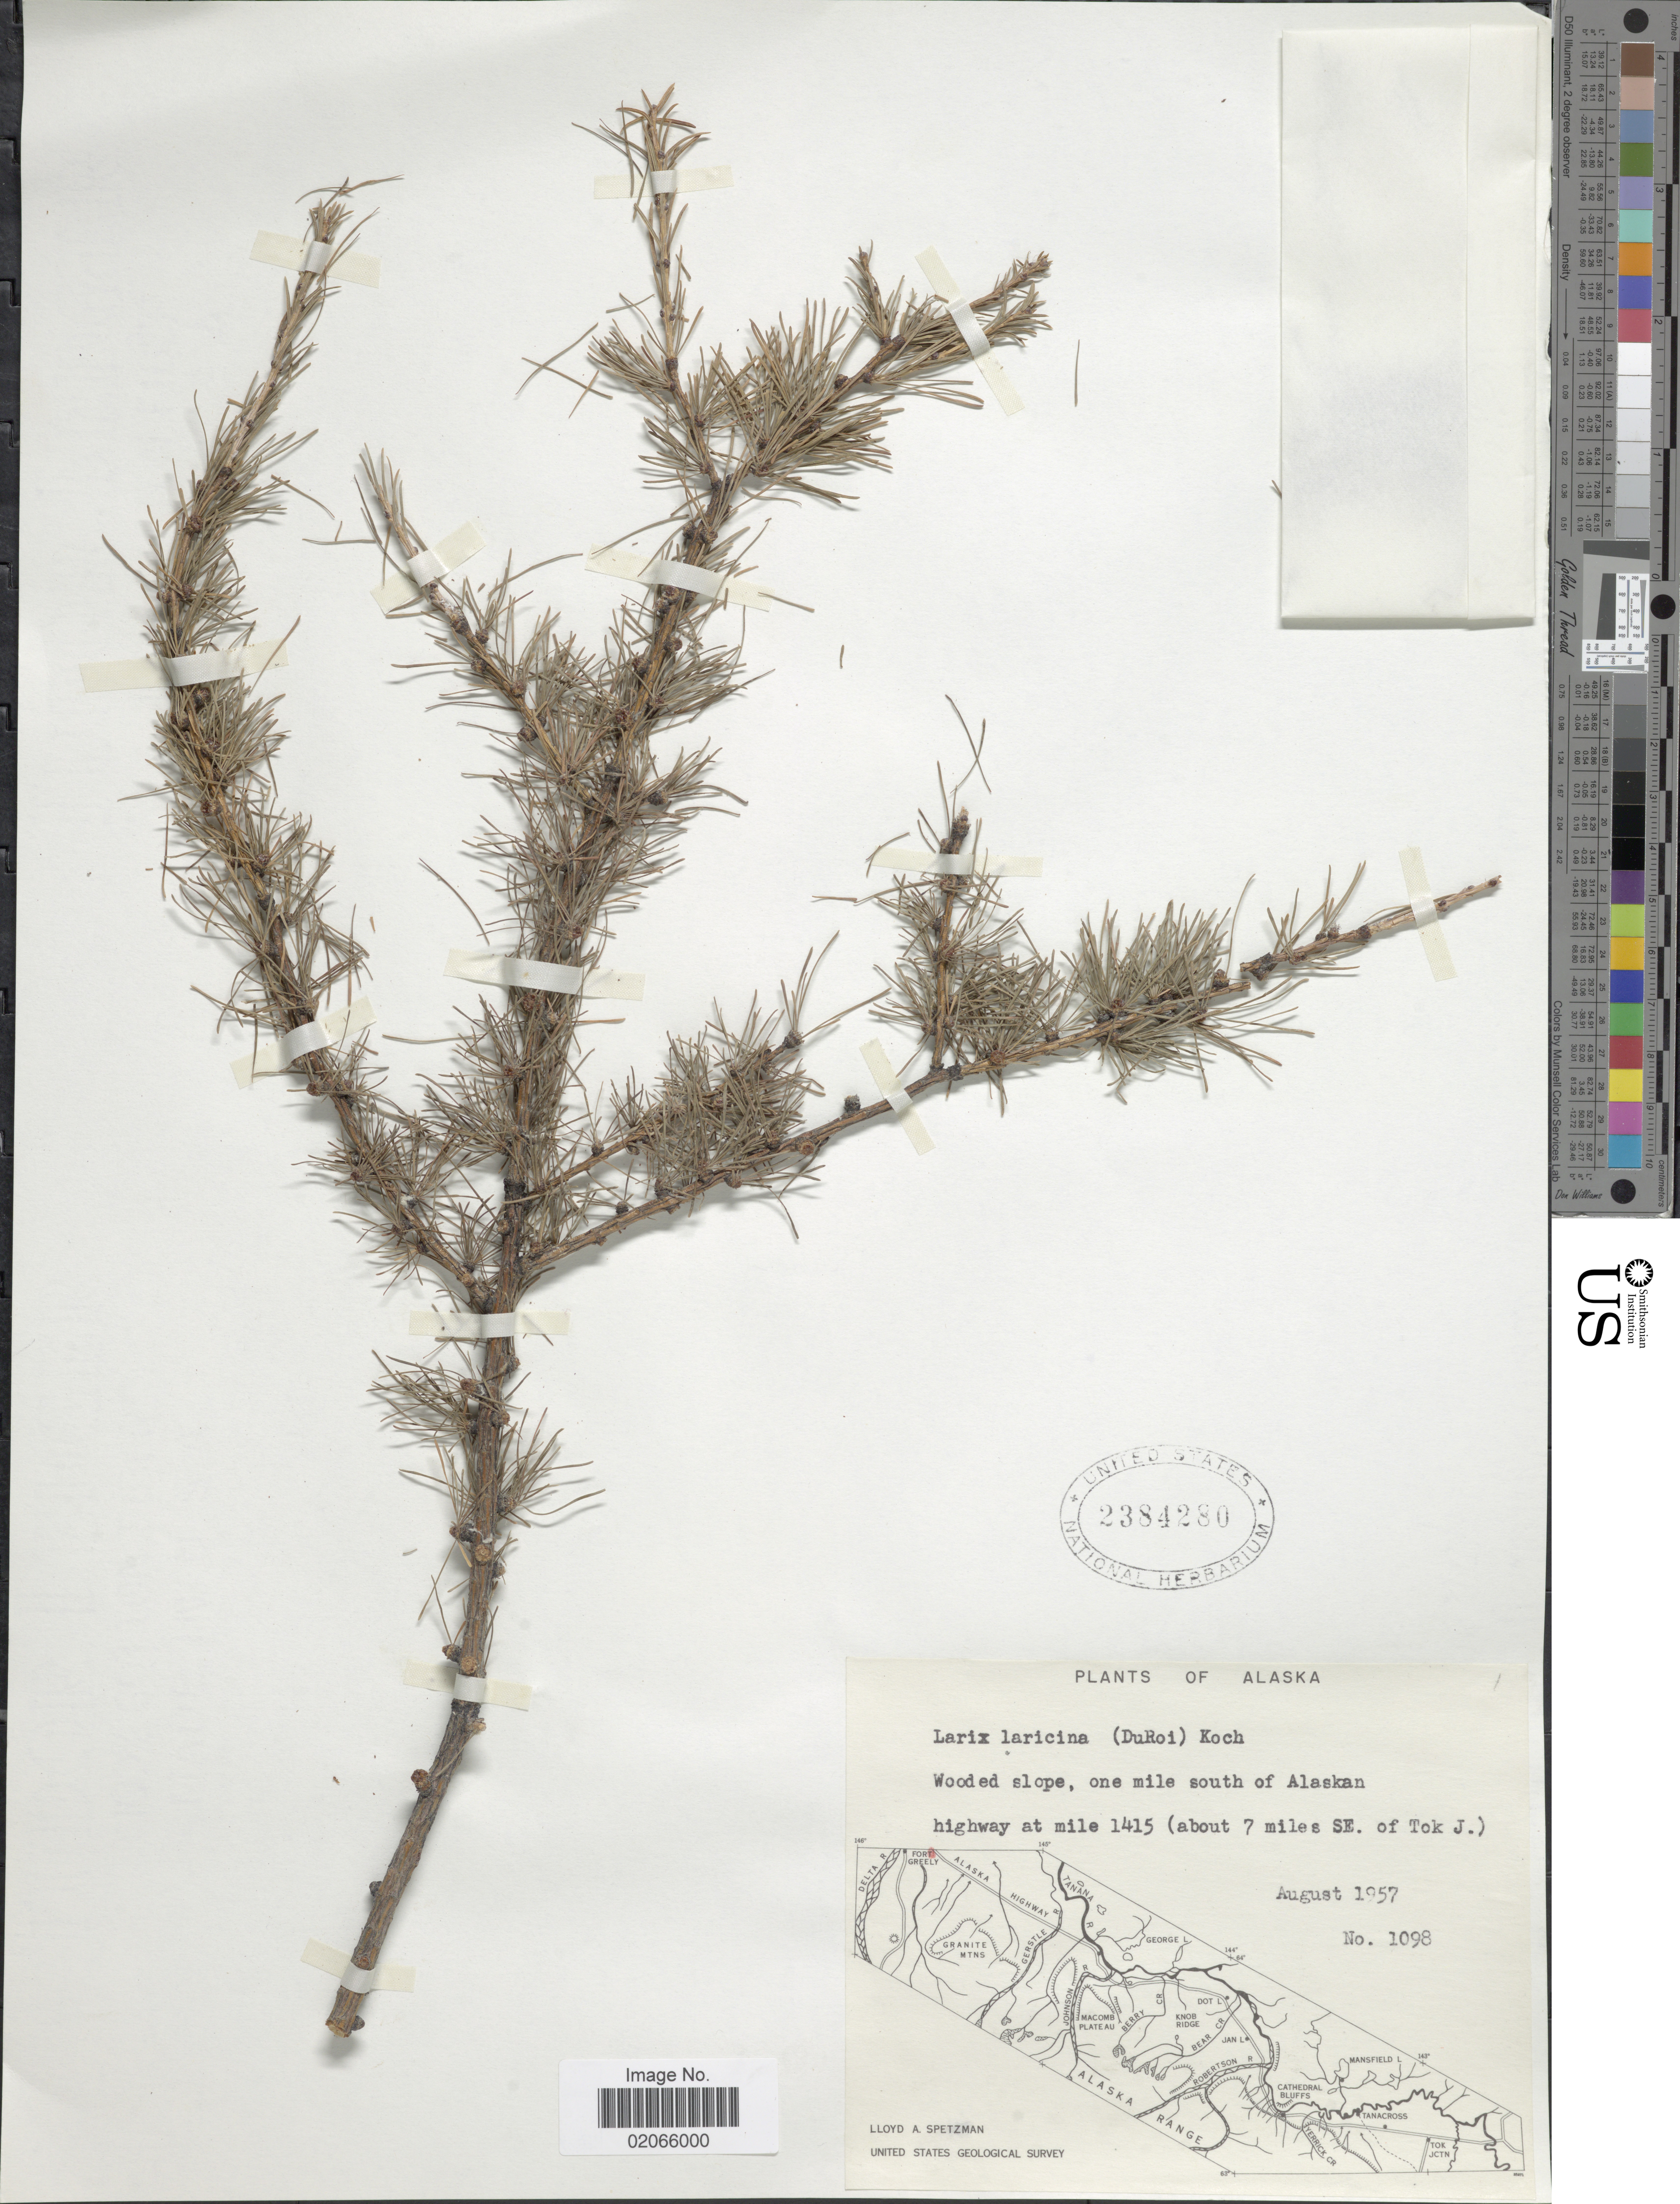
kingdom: Plantae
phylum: Tracheophyta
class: Pinopsida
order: Pinales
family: Pinaceae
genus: Larix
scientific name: Larix laricina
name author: (Du Roi) K. Koch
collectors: L. Spetzman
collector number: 1098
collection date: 1957-08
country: United States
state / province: Alaska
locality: Wooded slope, one mile south of Alaskan highway at mile 1415 ( about 7 miles SE. of Tok J>)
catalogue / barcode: US 2384280